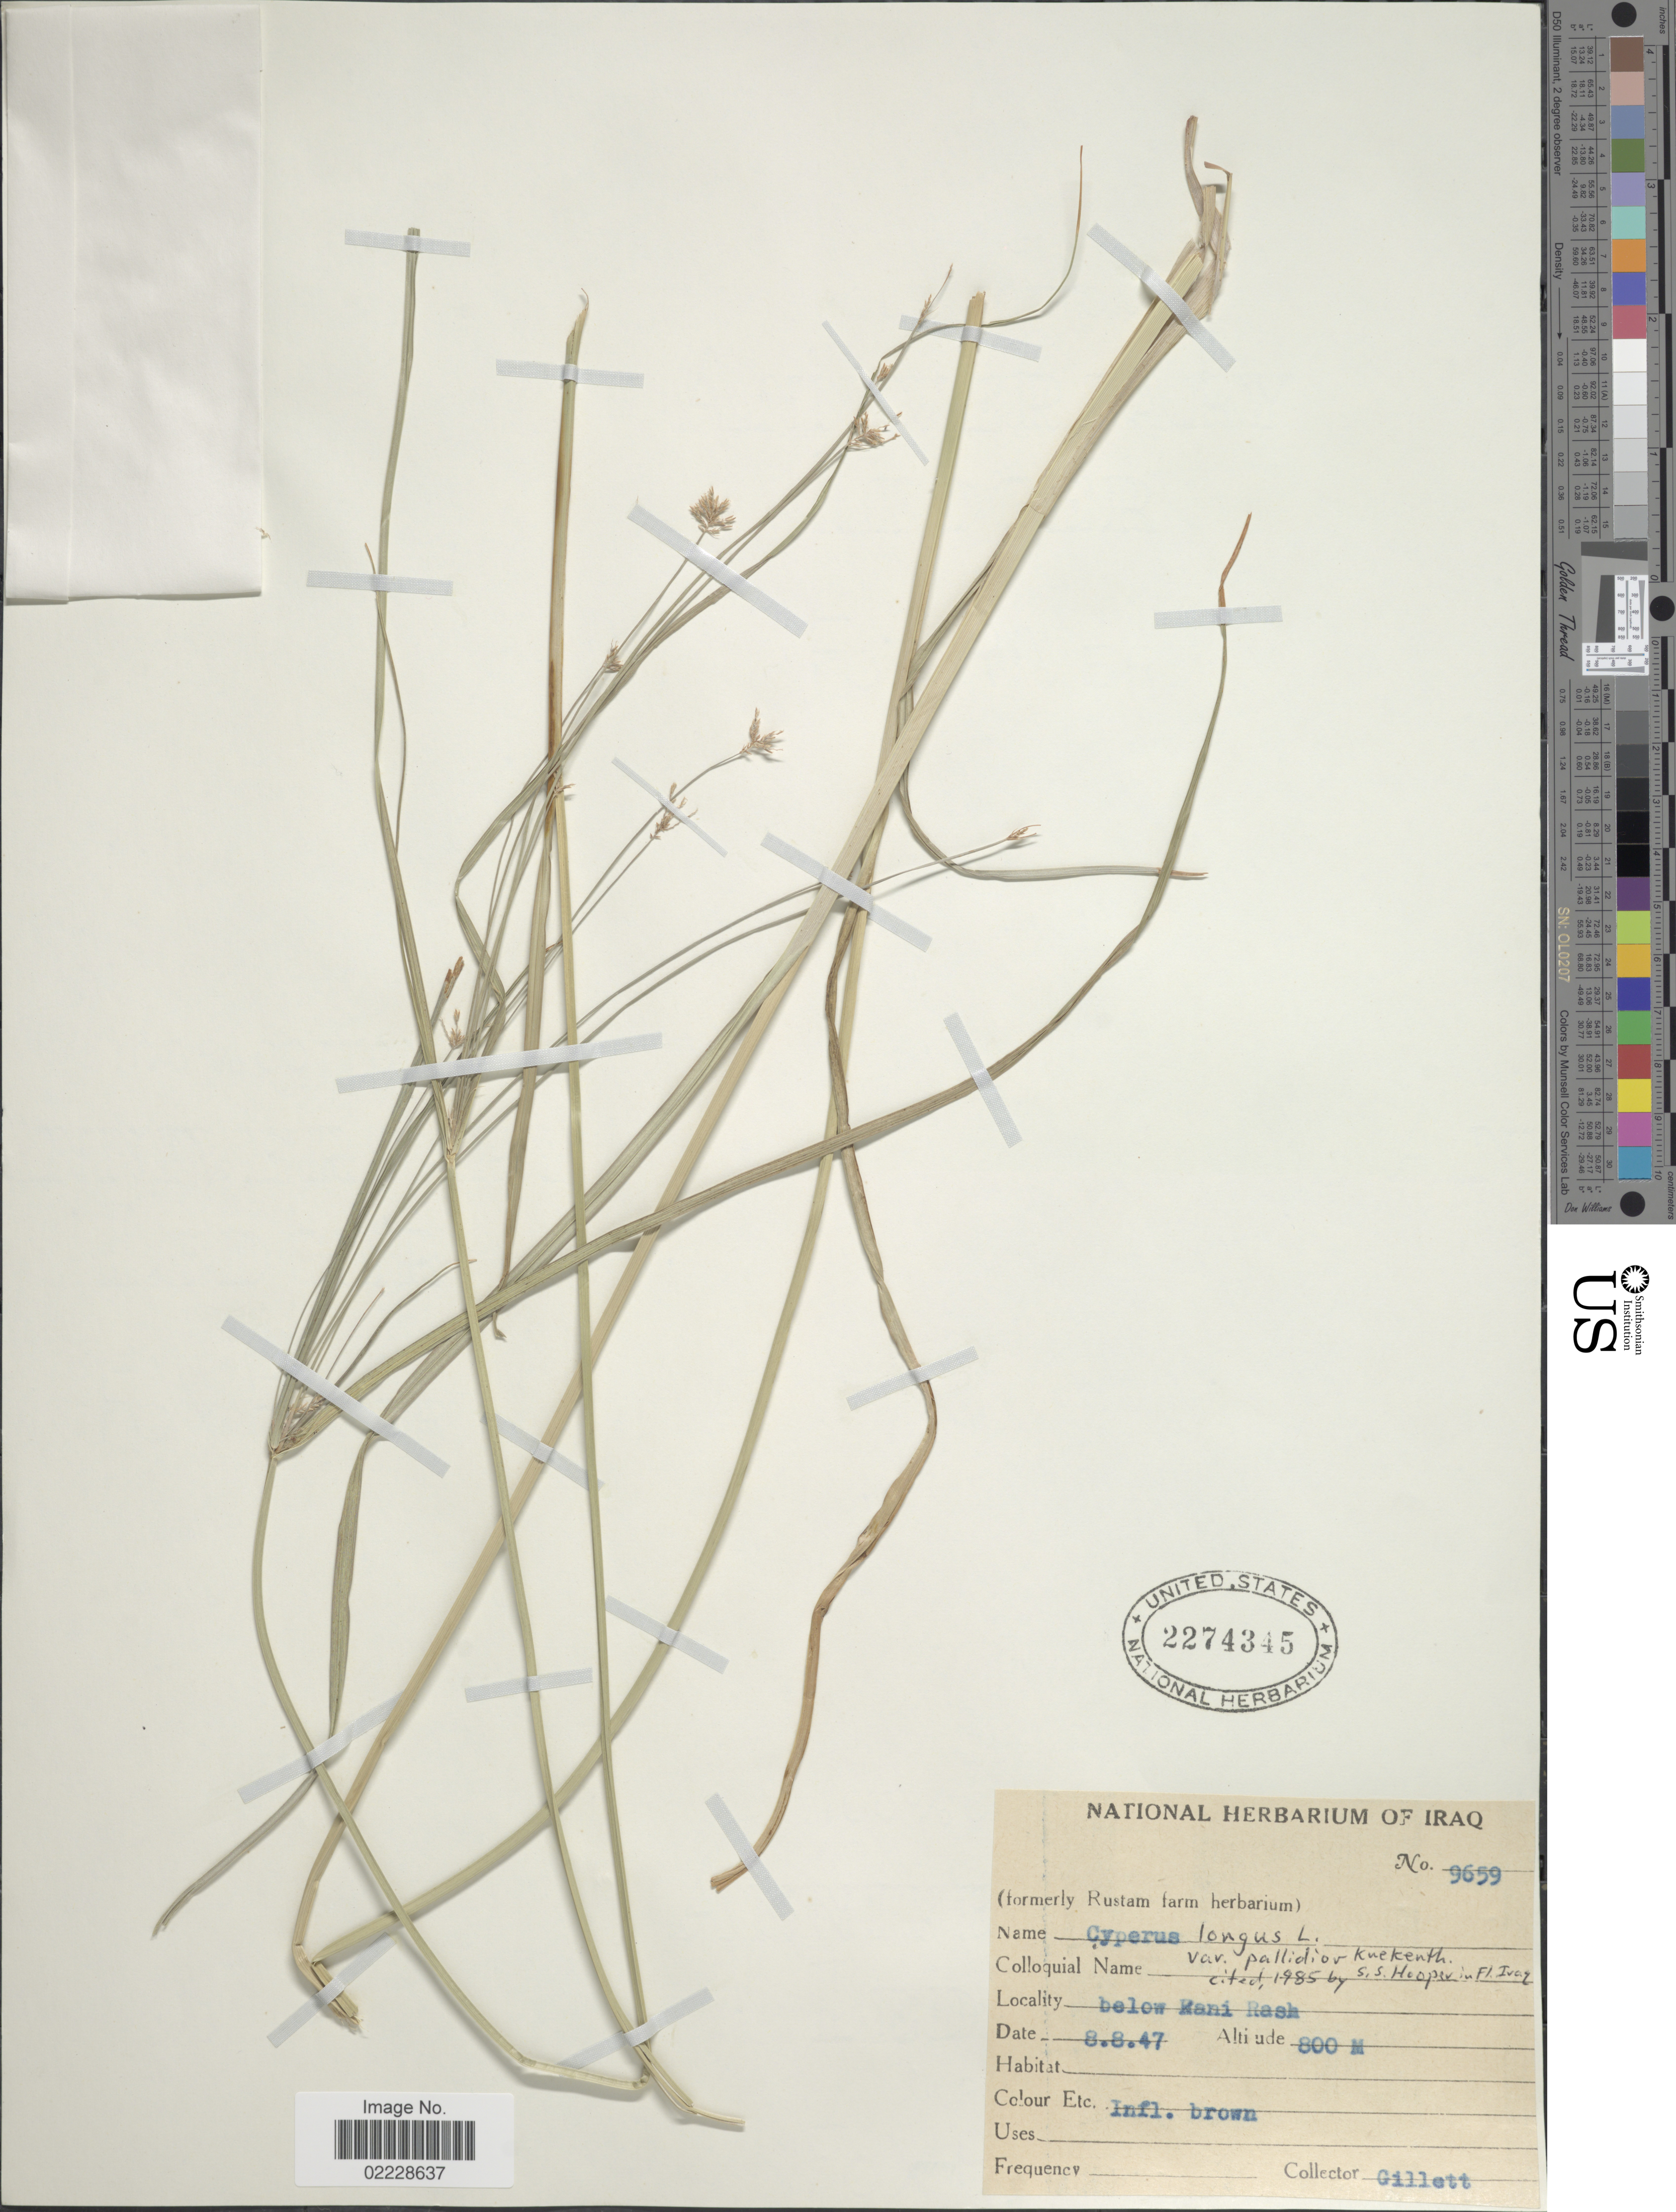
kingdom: Plantae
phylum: Tracheophyta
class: Liliopsida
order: Poales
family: Cyperaceae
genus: Cyperus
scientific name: Cyperus longus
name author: L.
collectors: Gillett, --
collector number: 9659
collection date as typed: Transcribed d/m/y: 8/8/47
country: Iraq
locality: Below Kani Rash.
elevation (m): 800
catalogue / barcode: US 2274345